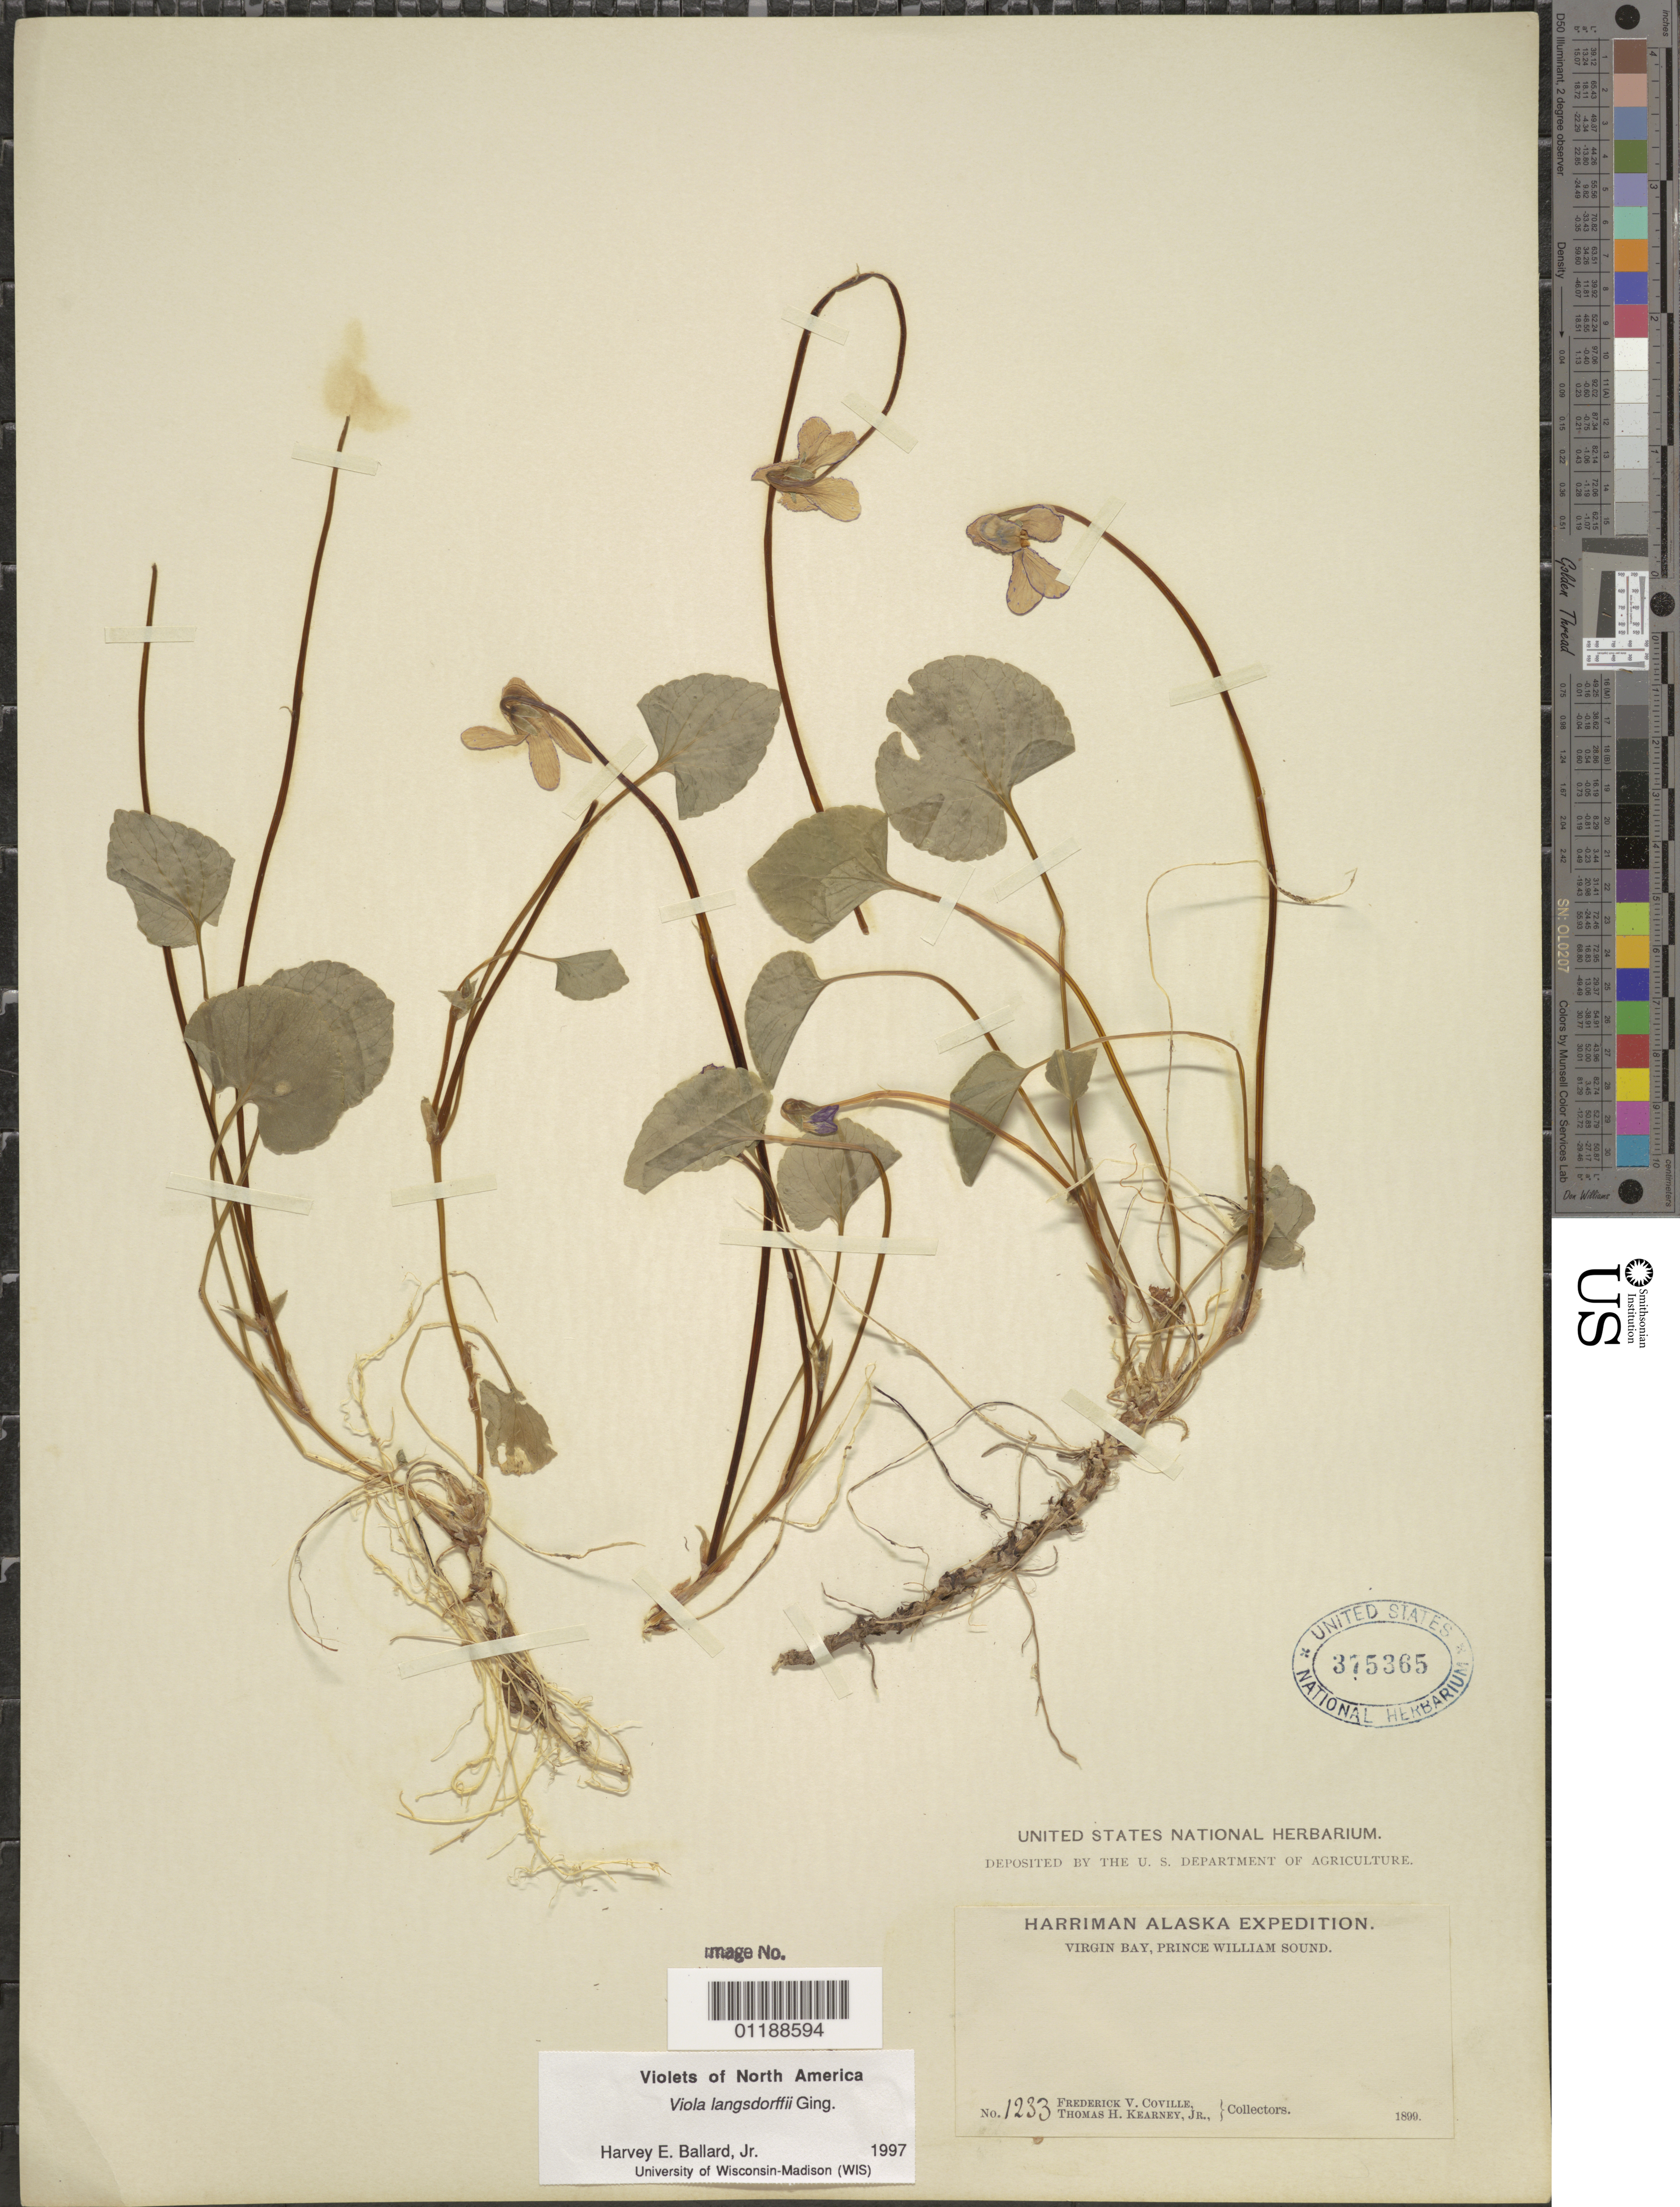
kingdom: Plantae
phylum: Tracheophyta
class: Magnoliopsida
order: Malpighiales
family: Violaceae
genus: Viola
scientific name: Viola langsdorffii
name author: Fisch. ex Ging.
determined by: Ballard, Harvey E.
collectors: F. V. Coville & T. H. Kearney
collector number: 1233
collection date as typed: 1899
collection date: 1899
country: United States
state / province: Alaska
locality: Virgin Bay, Prince William Sound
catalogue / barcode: US 375365